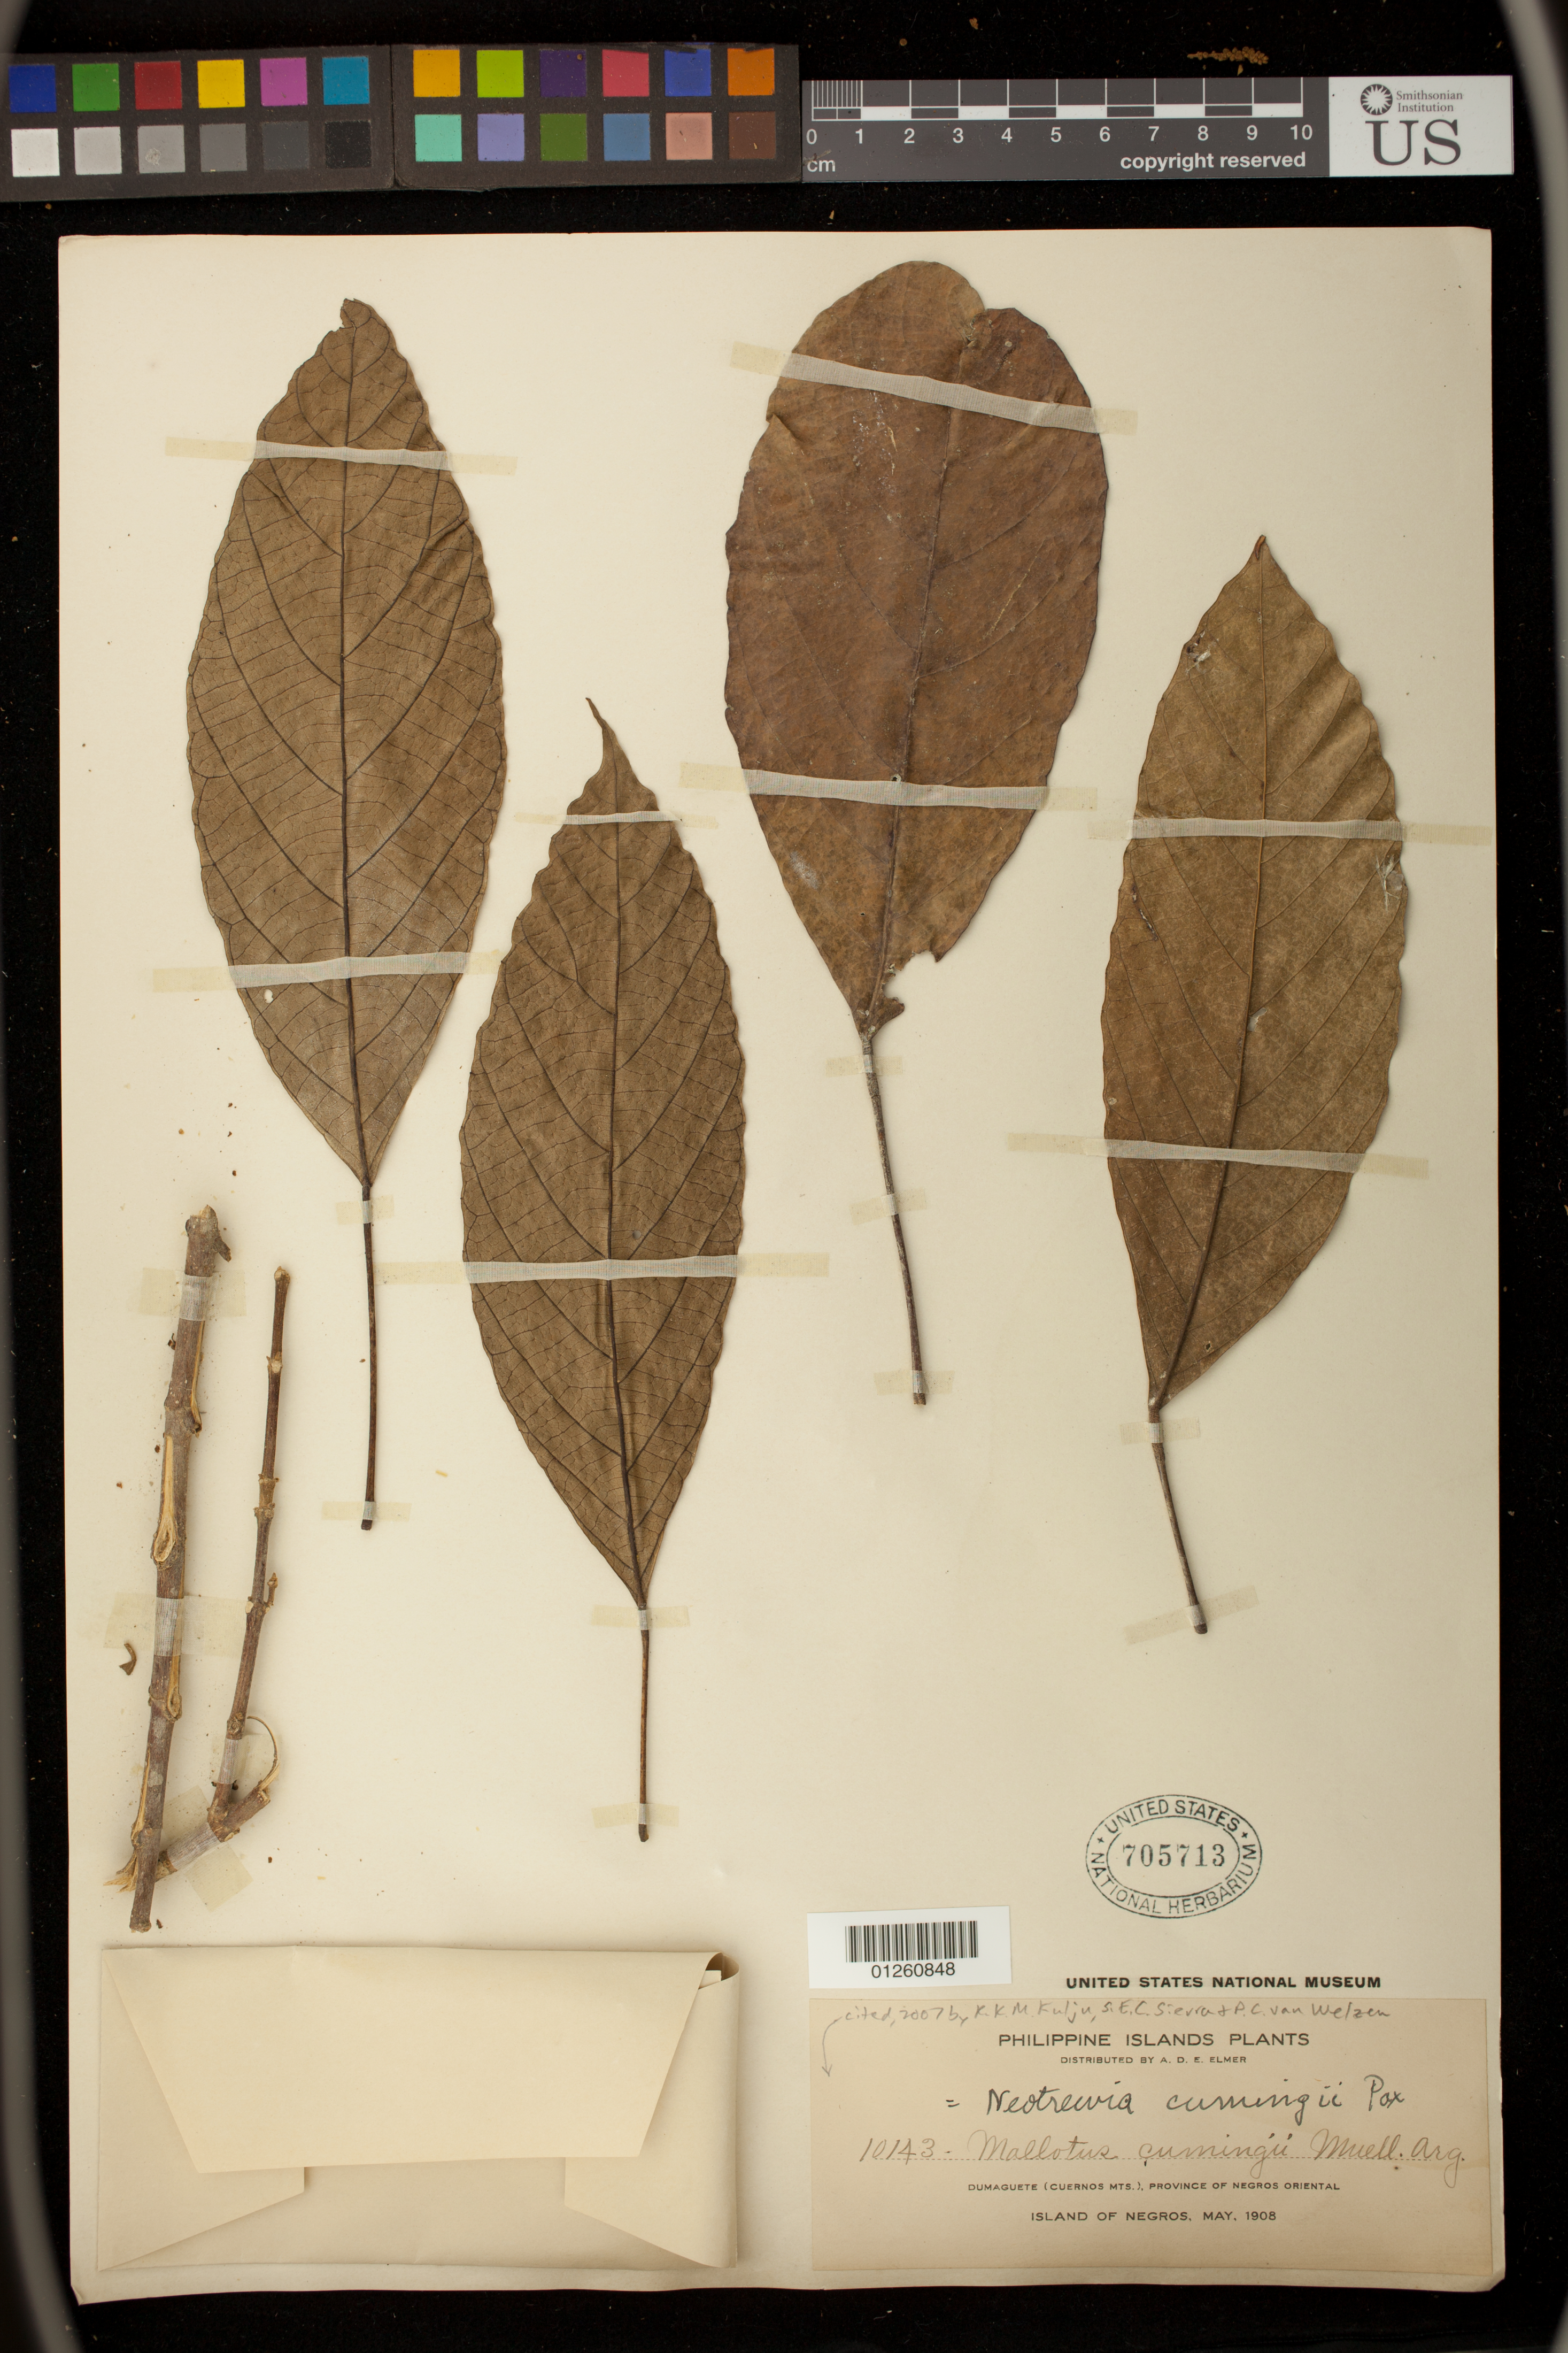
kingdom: Plantae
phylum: Tracheophyta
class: Magnoliopsida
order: Malpighiales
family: Euphorbiaceae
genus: Mallotus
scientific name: Mallotus cumingii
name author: Müll. Arg.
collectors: A. D. E. Elmer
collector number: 10143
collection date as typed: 1908-05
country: Philippines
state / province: Central Visayas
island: Negros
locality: Dumaguete (Cuernos Mts.), Province of Negros Oriental. Island of Negros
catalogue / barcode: US 705713